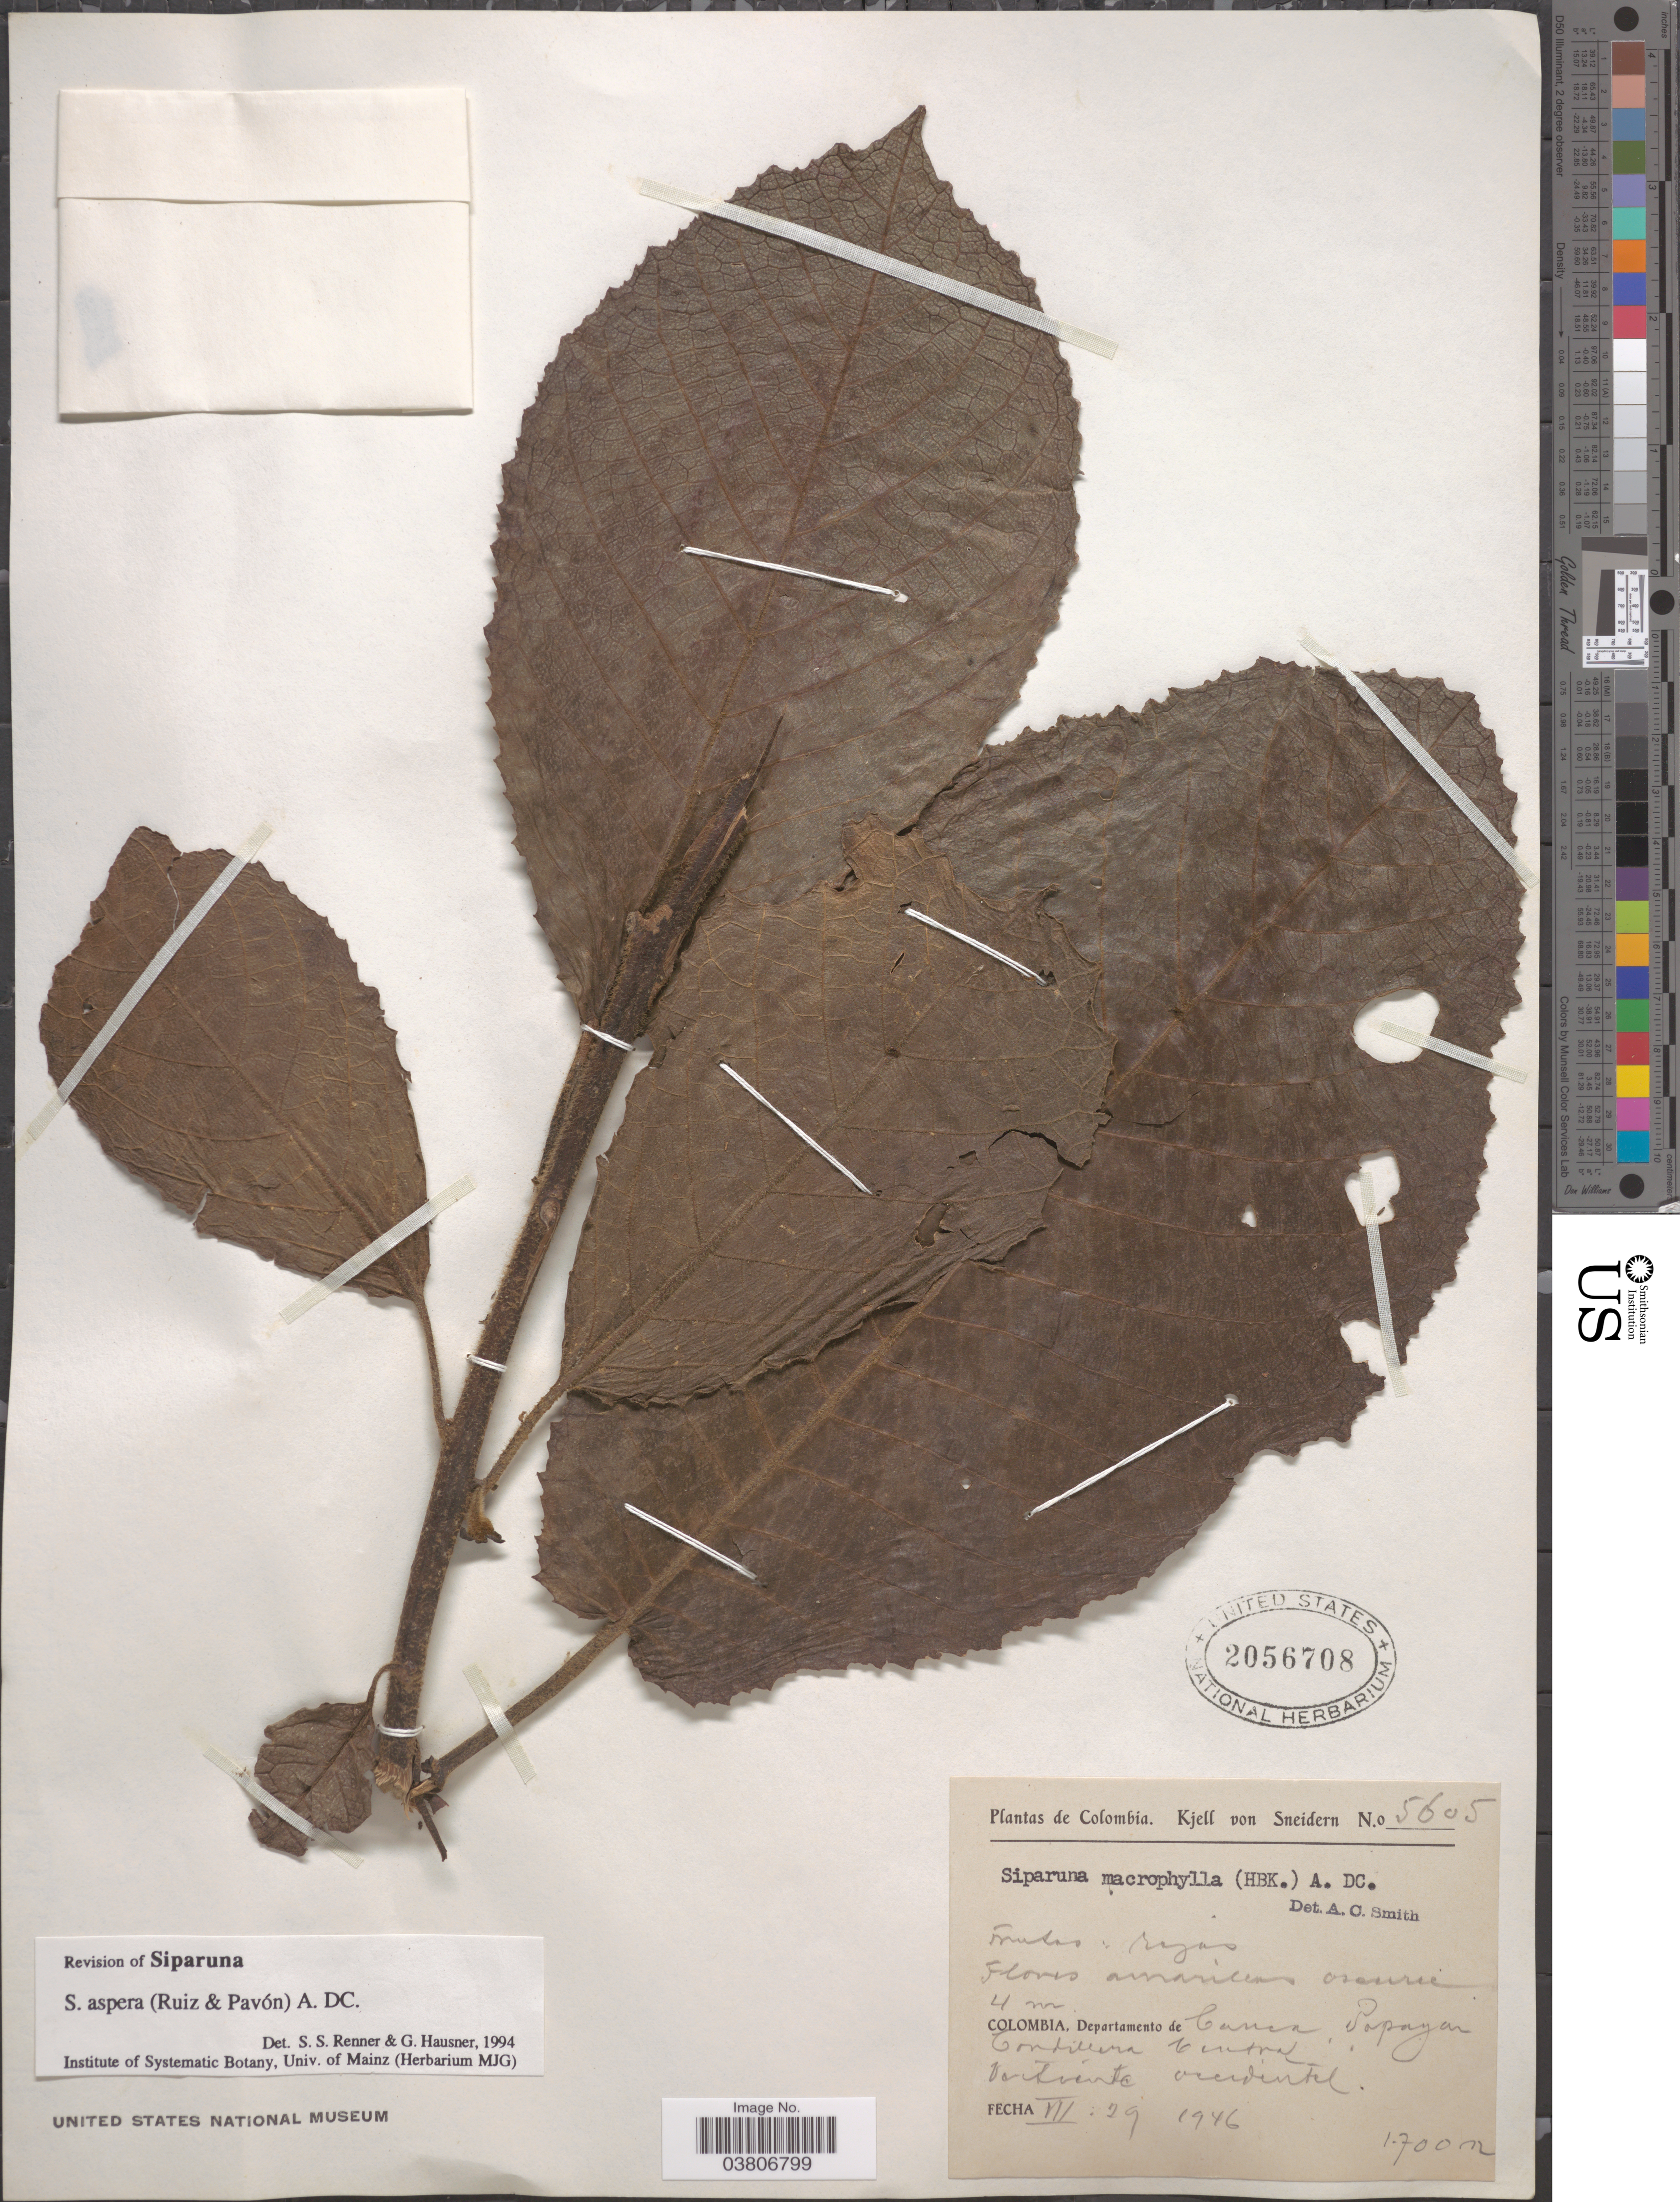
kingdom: Plantae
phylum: Tracheophyta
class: Magnoliopsida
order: Laurales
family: Siparunaceae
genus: Siparuna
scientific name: Siparuna aspera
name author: (Ruiz & Pav.) A. DC.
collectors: K. von Sneidern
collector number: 5605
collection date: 1946-07-29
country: Colombia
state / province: Cauca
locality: Departamento de Cauca, Popayan. Cordillera Central, Vertiente Occidental.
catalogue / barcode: US 2056708